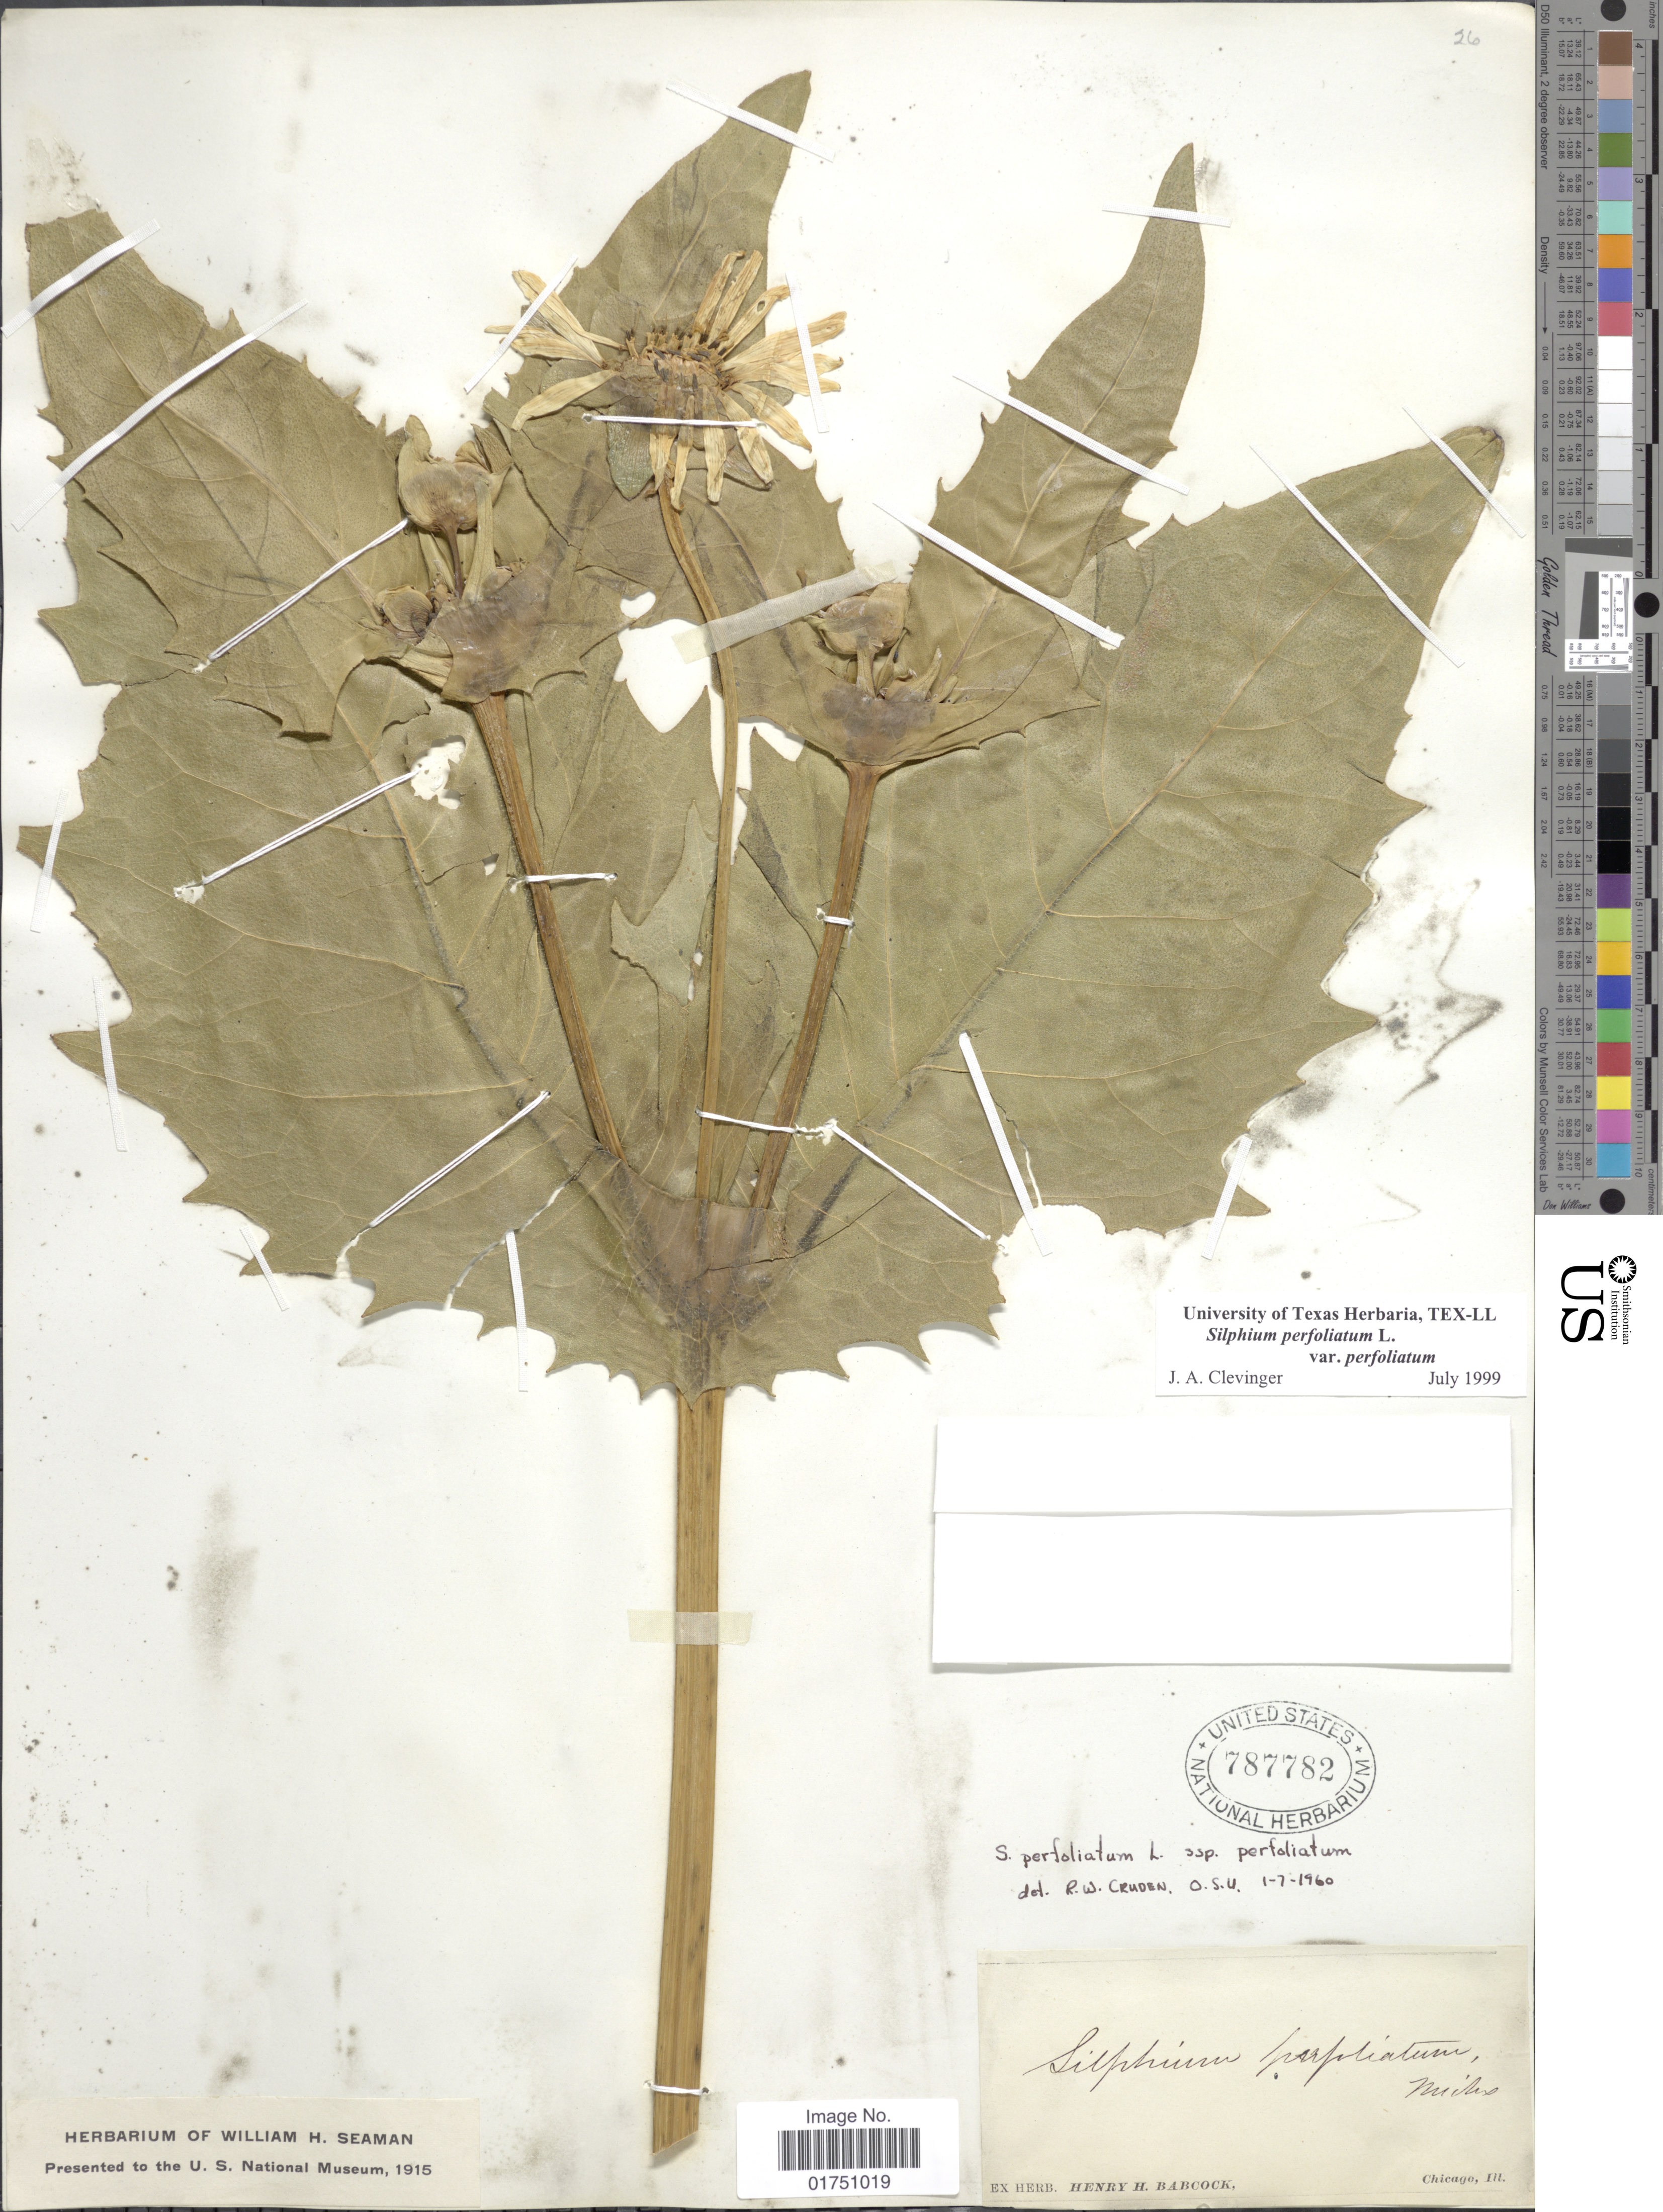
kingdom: Plantae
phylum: Tracheophyta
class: Magnoliopsida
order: Asterales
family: Asteraceae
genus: Silphium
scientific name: Silphium perfoliatum var. perfoliatum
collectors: H. Babcock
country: United States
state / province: Illinois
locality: Chicago, Ill.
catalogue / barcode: US 787782